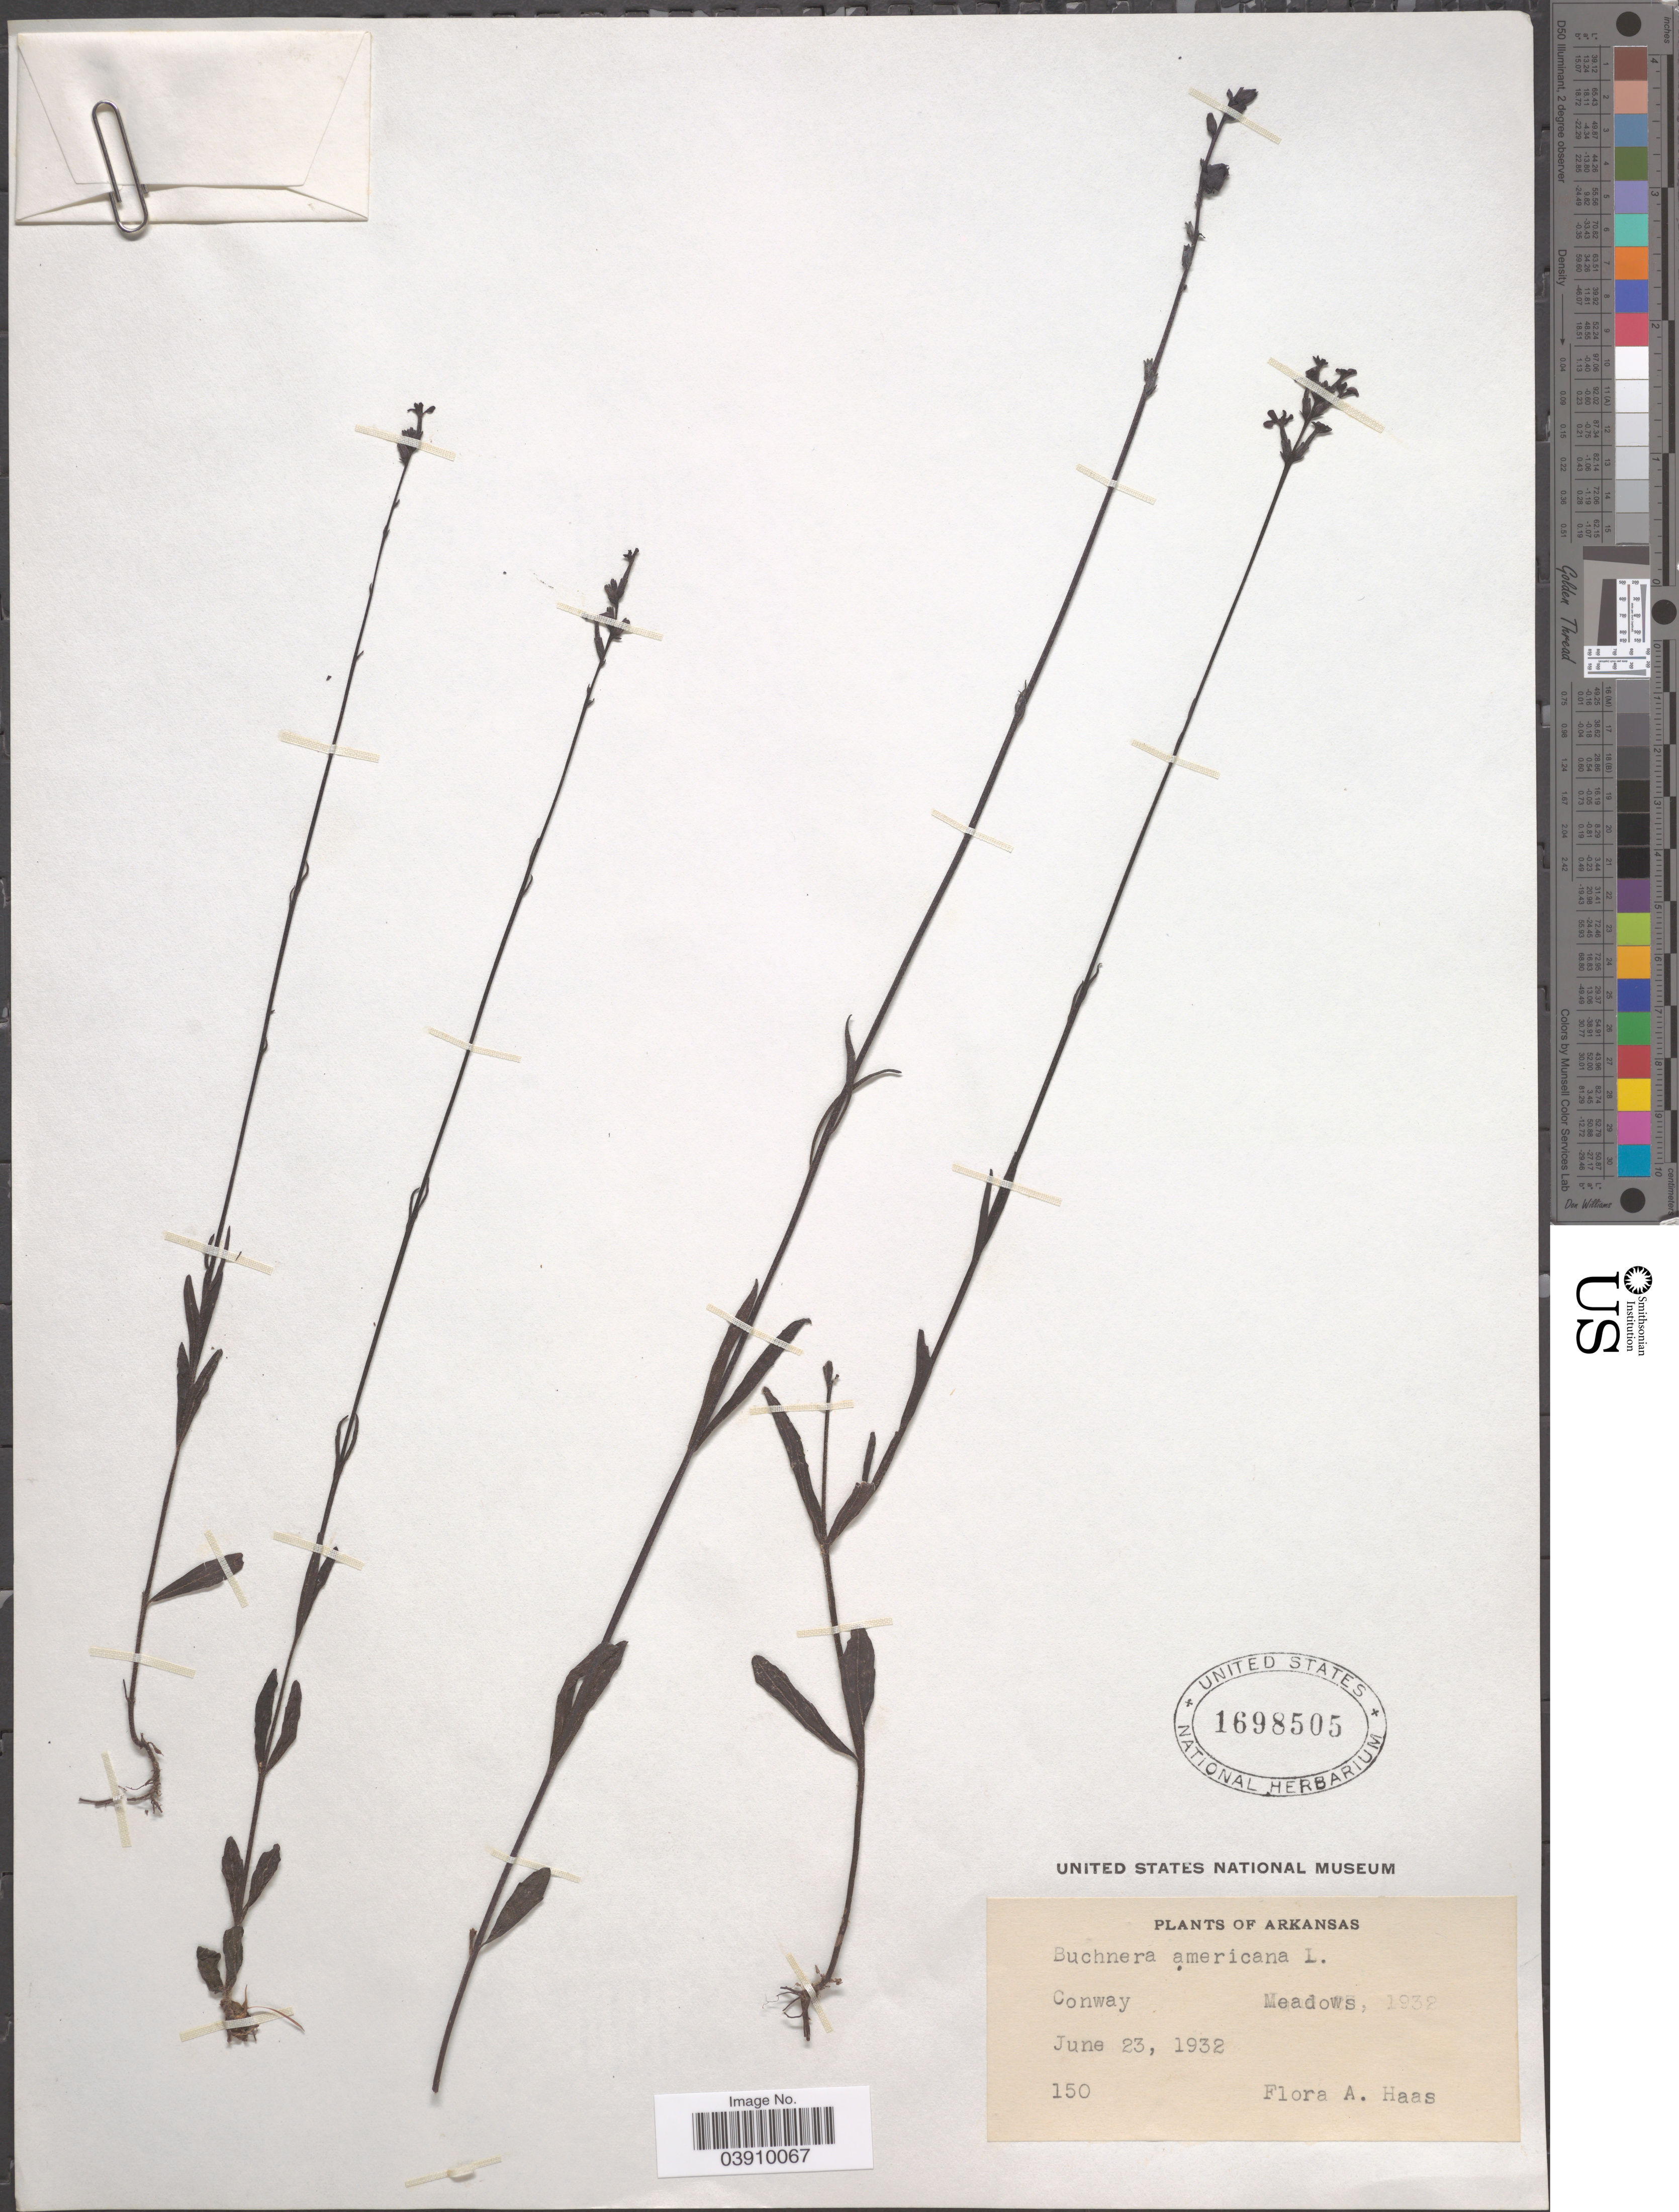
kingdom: Plantae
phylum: Tracheophyta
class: Magnoliopsida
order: Lamiales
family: Orobanchaceae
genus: Buchnera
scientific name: Buchnera americana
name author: L.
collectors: F. A. Haas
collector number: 150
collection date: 1932-06-23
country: United States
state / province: Arkansas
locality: Conway.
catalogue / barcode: US 1698505